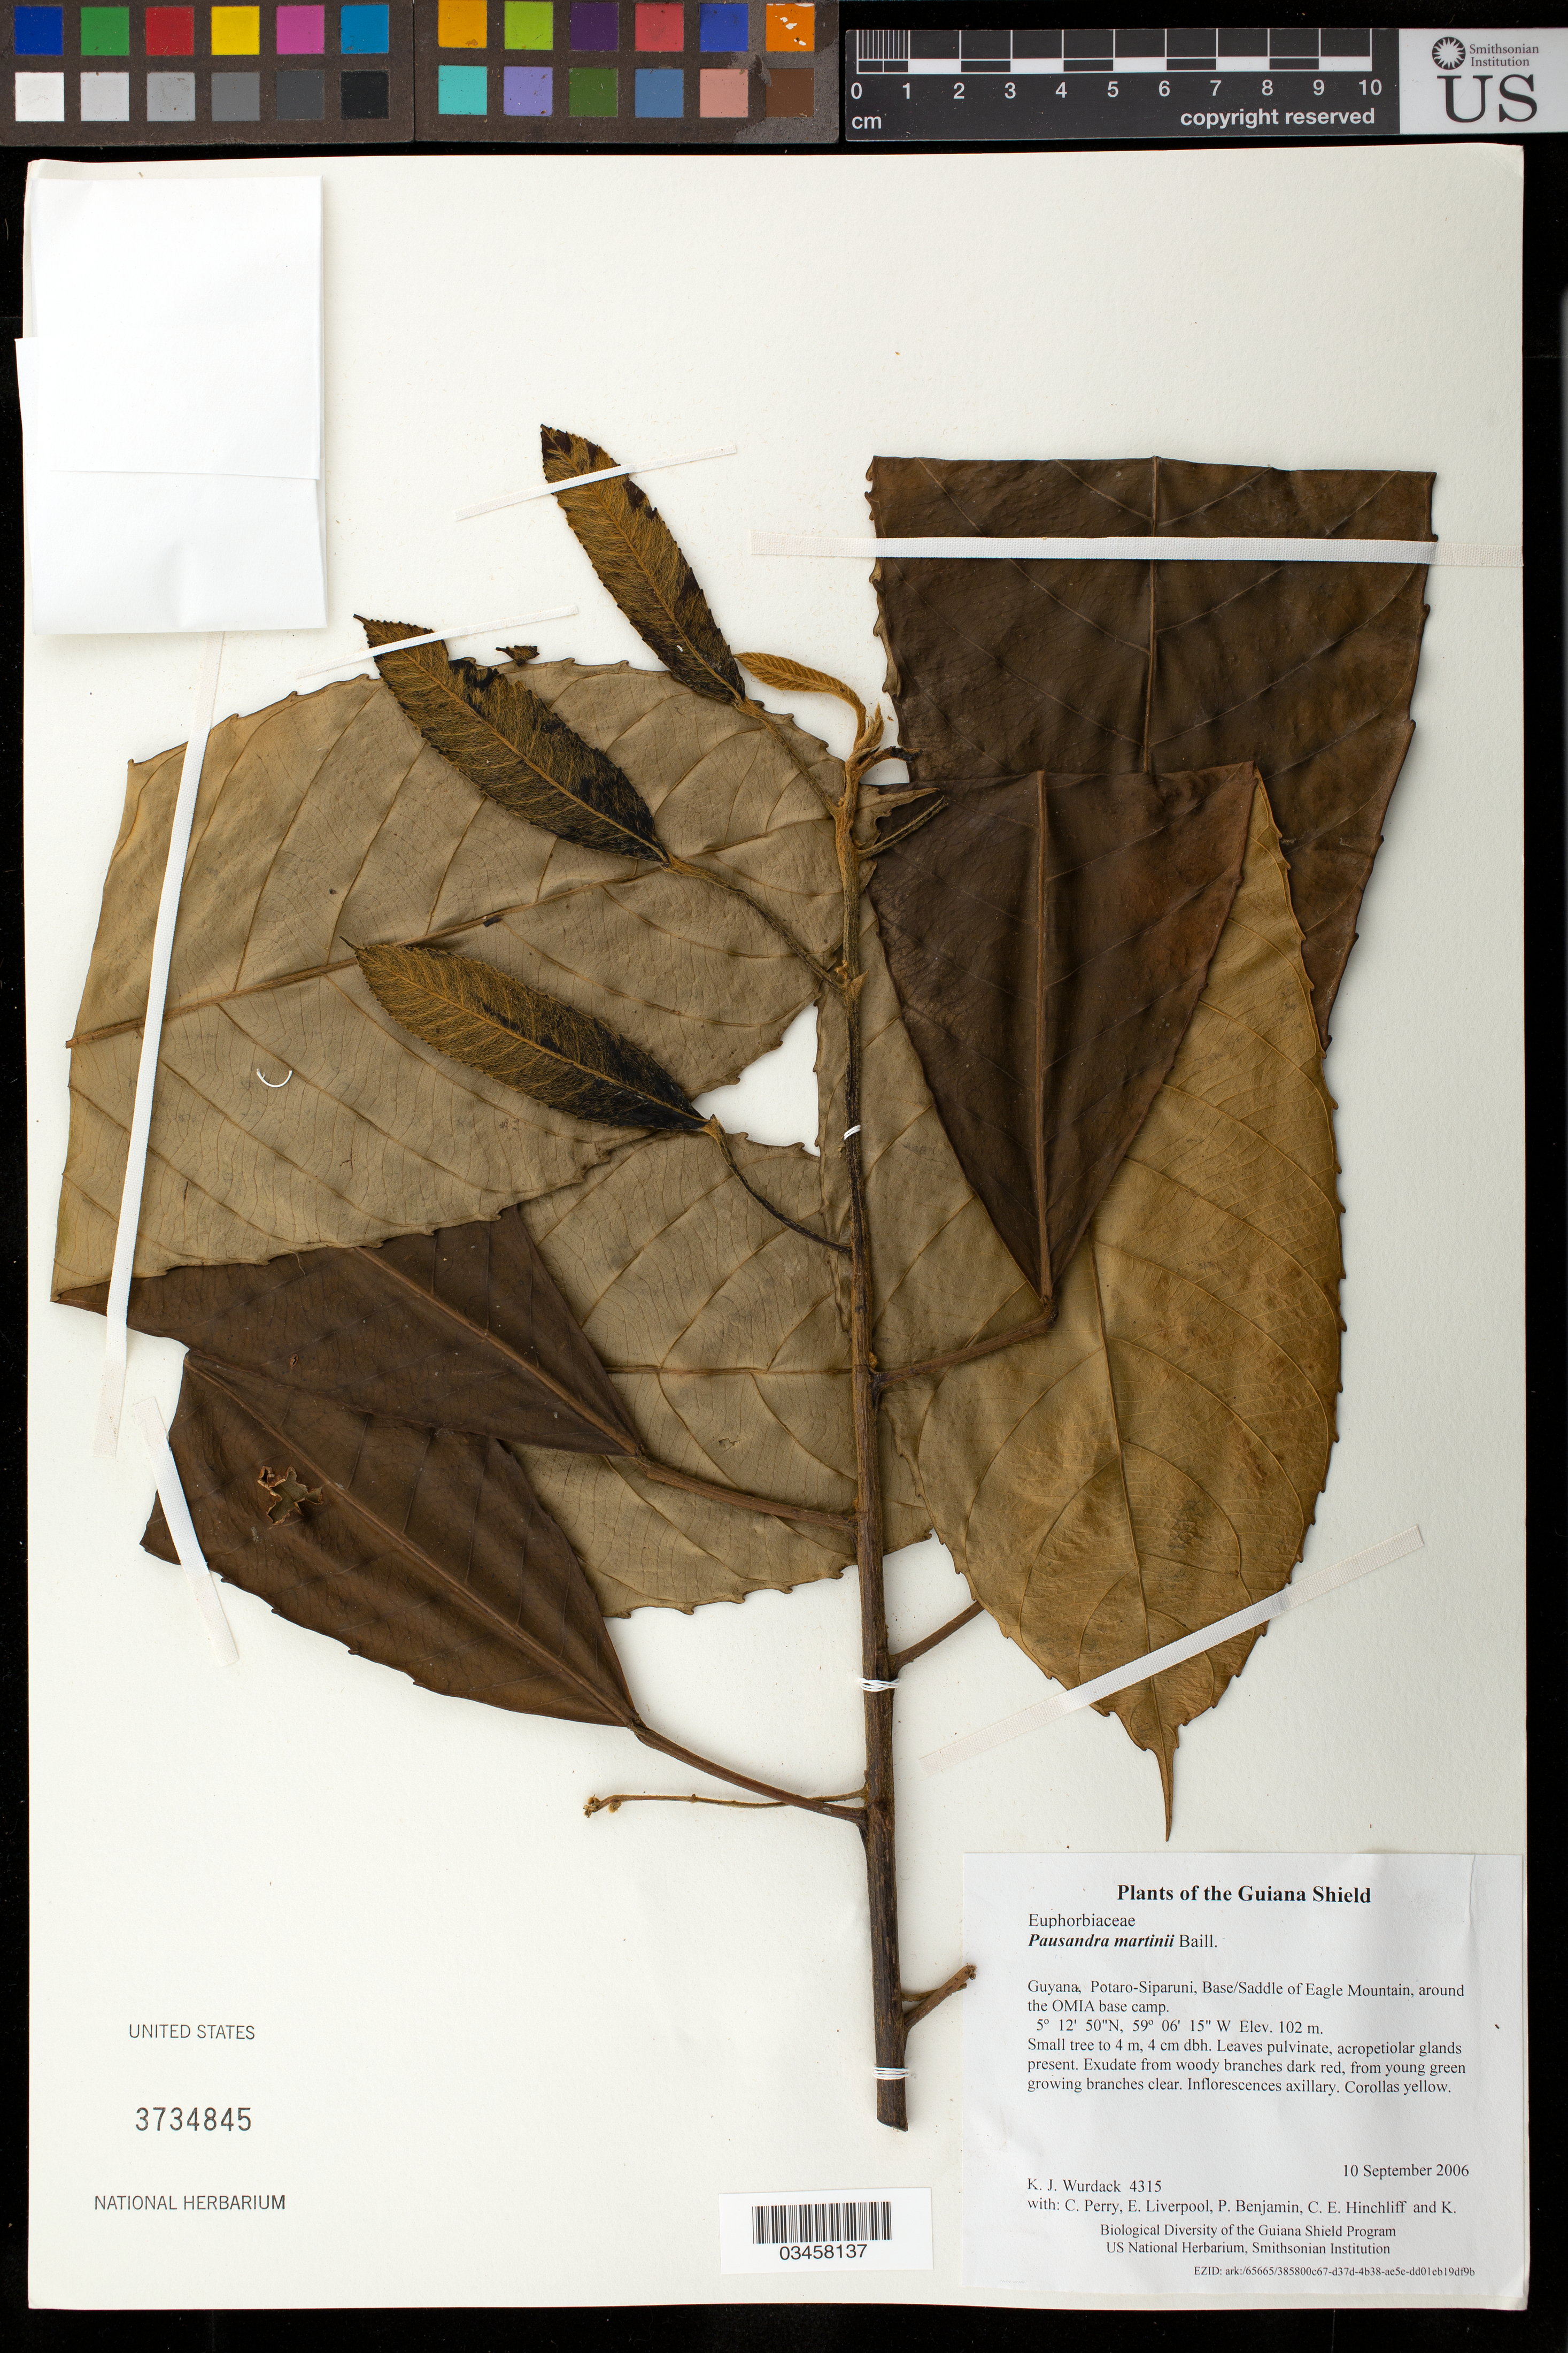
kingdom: Plantae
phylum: Tracheophyta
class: Magnoliopsida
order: Malpighiales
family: Euphorbiaceae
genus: Pausandra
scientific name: Pausandra martinii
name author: Baill.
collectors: K. Wurdack, C. Perry, E. Liverpool, P. Benjamin, C. E. Hinchliff & K. M. Redden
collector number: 4315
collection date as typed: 10 September 2006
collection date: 2006-09-10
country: Guyana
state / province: Potaro-Siparuni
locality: Base/Saddle of Eagle Mountain, around the OMIA base camp.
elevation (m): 102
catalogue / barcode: US 3734845